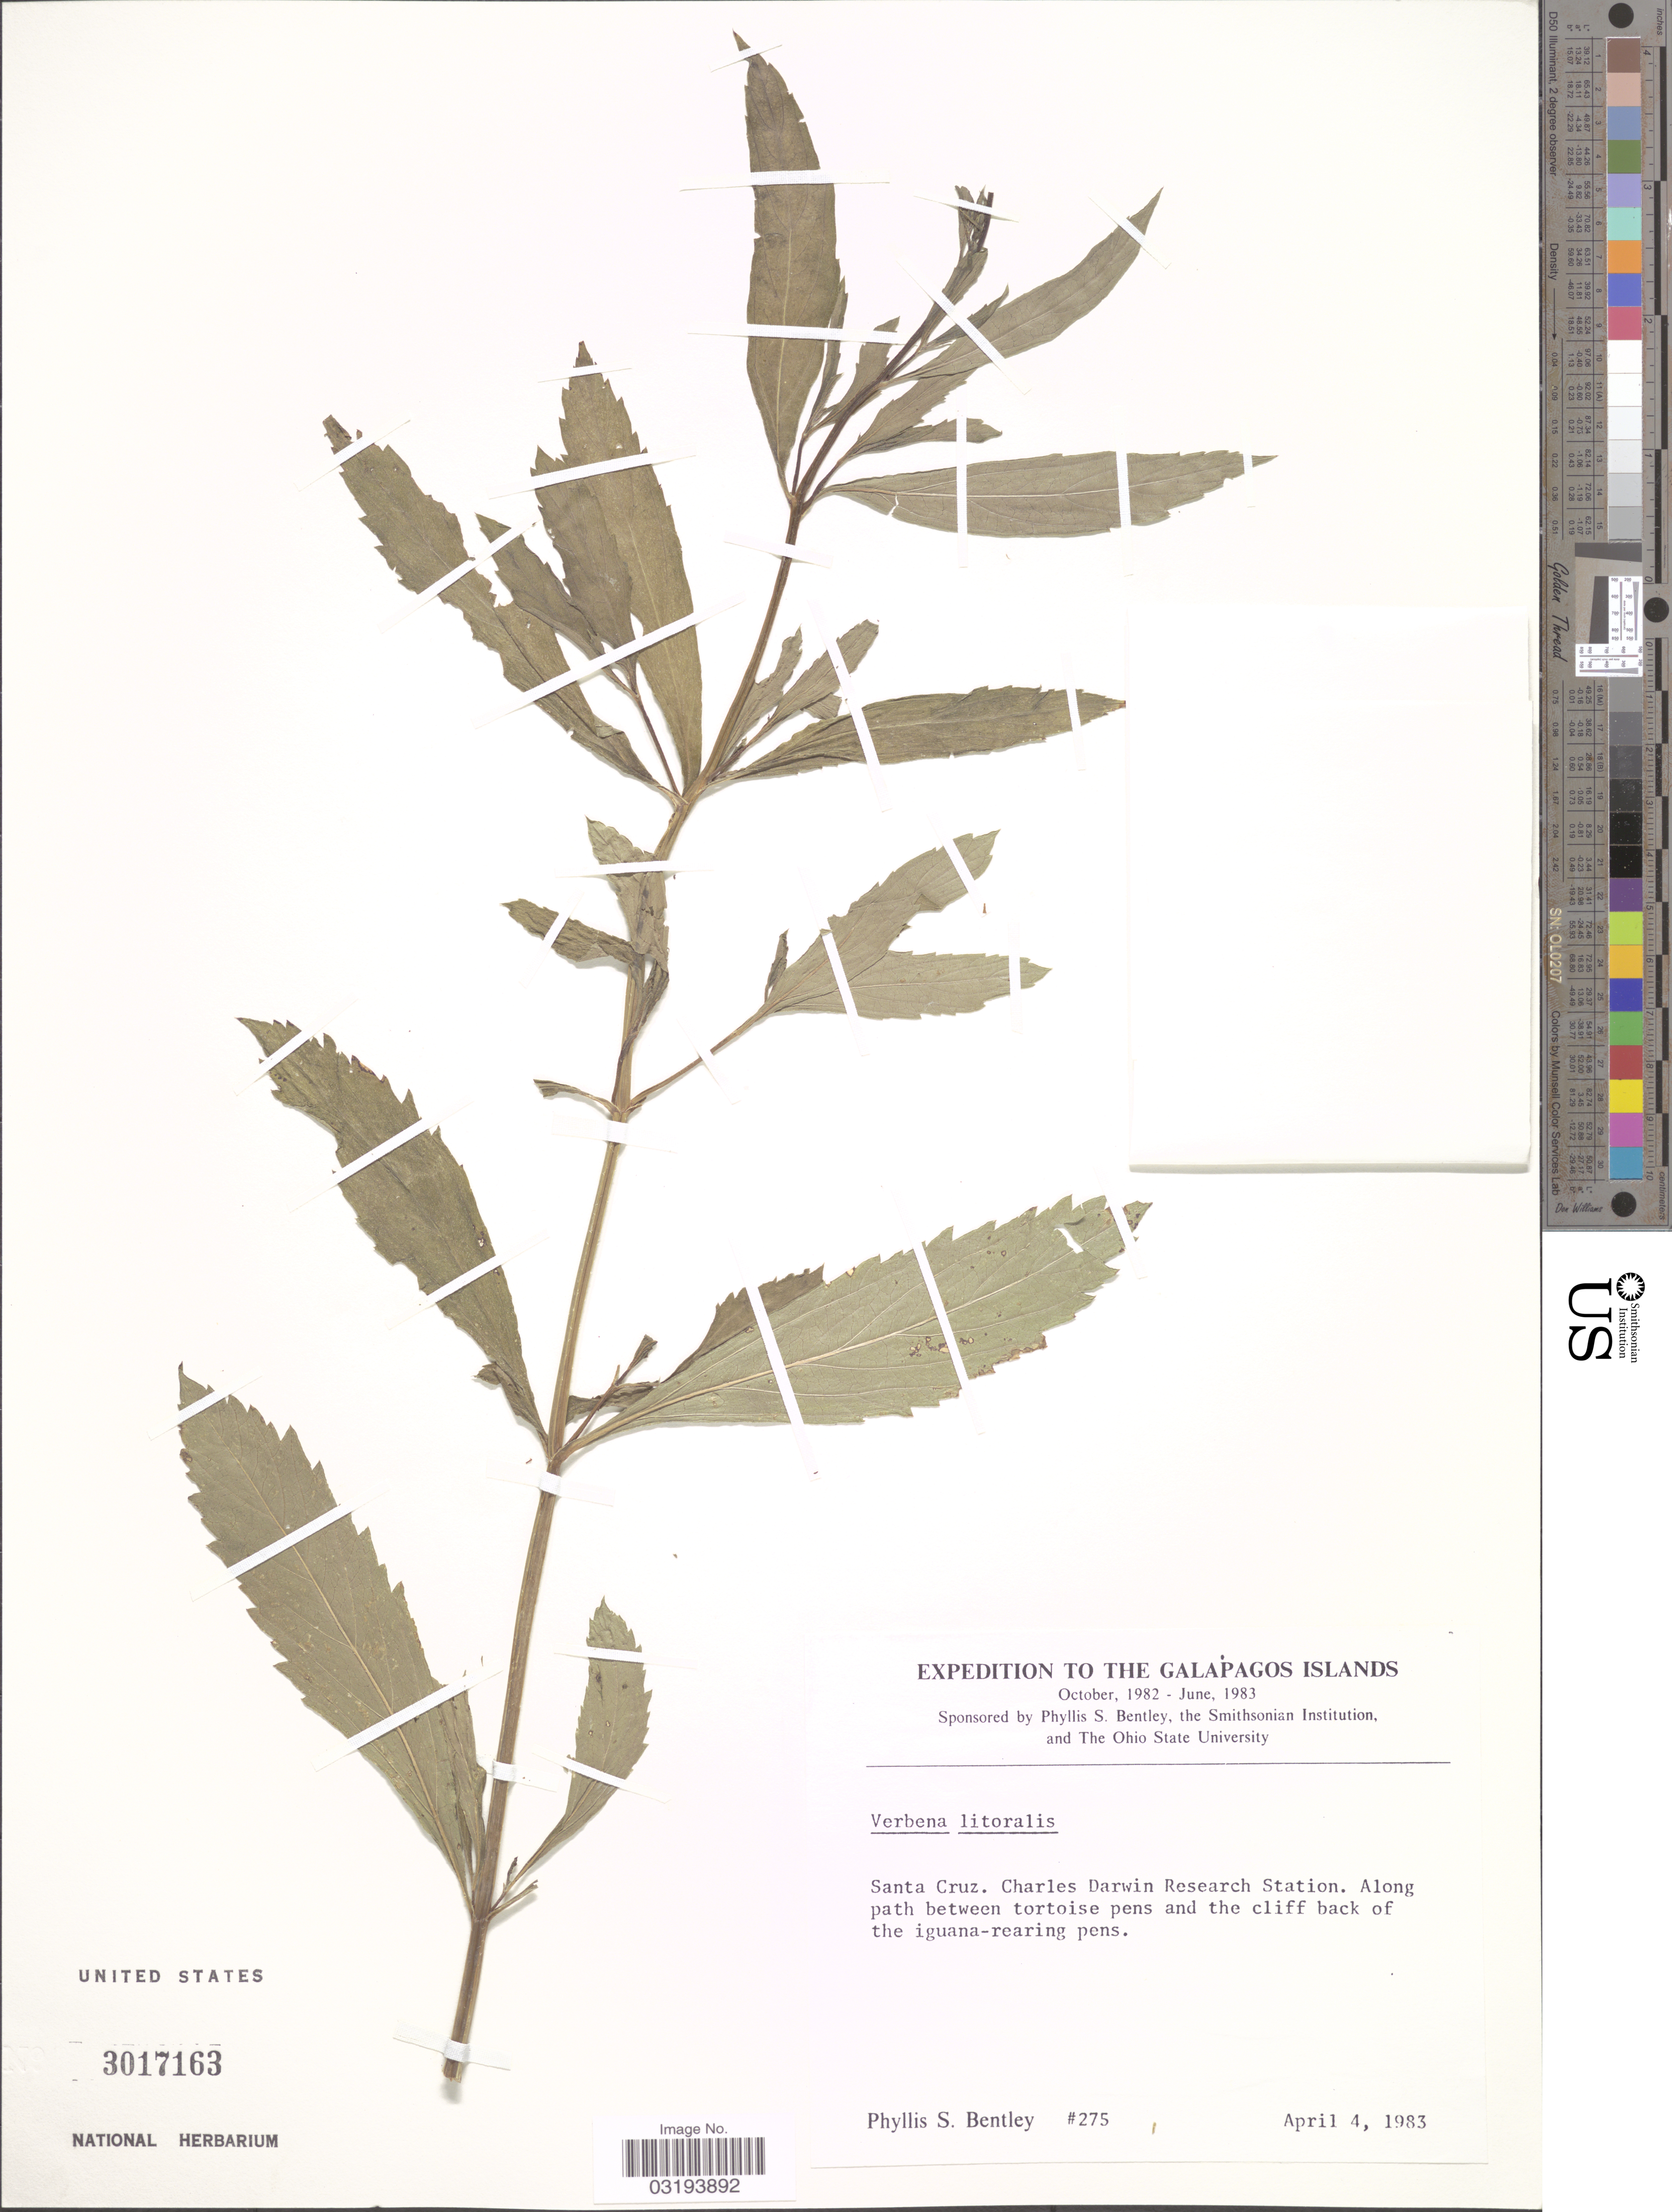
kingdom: Plantae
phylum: Tracheophyta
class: Magnoliopsida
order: Lamiales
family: Verbenaceae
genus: Verbena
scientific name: Verbena litoralis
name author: Kunth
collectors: P. S. Bentley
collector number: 275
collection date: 1983-04-04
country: Ecuador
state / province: Colón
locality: The Galapagos Islands. Santa Cruz. Charles Darwin Research Station. Along path between tortoise pens and the cliff back of the iguana-rearing pens.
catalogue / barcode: US 3017163